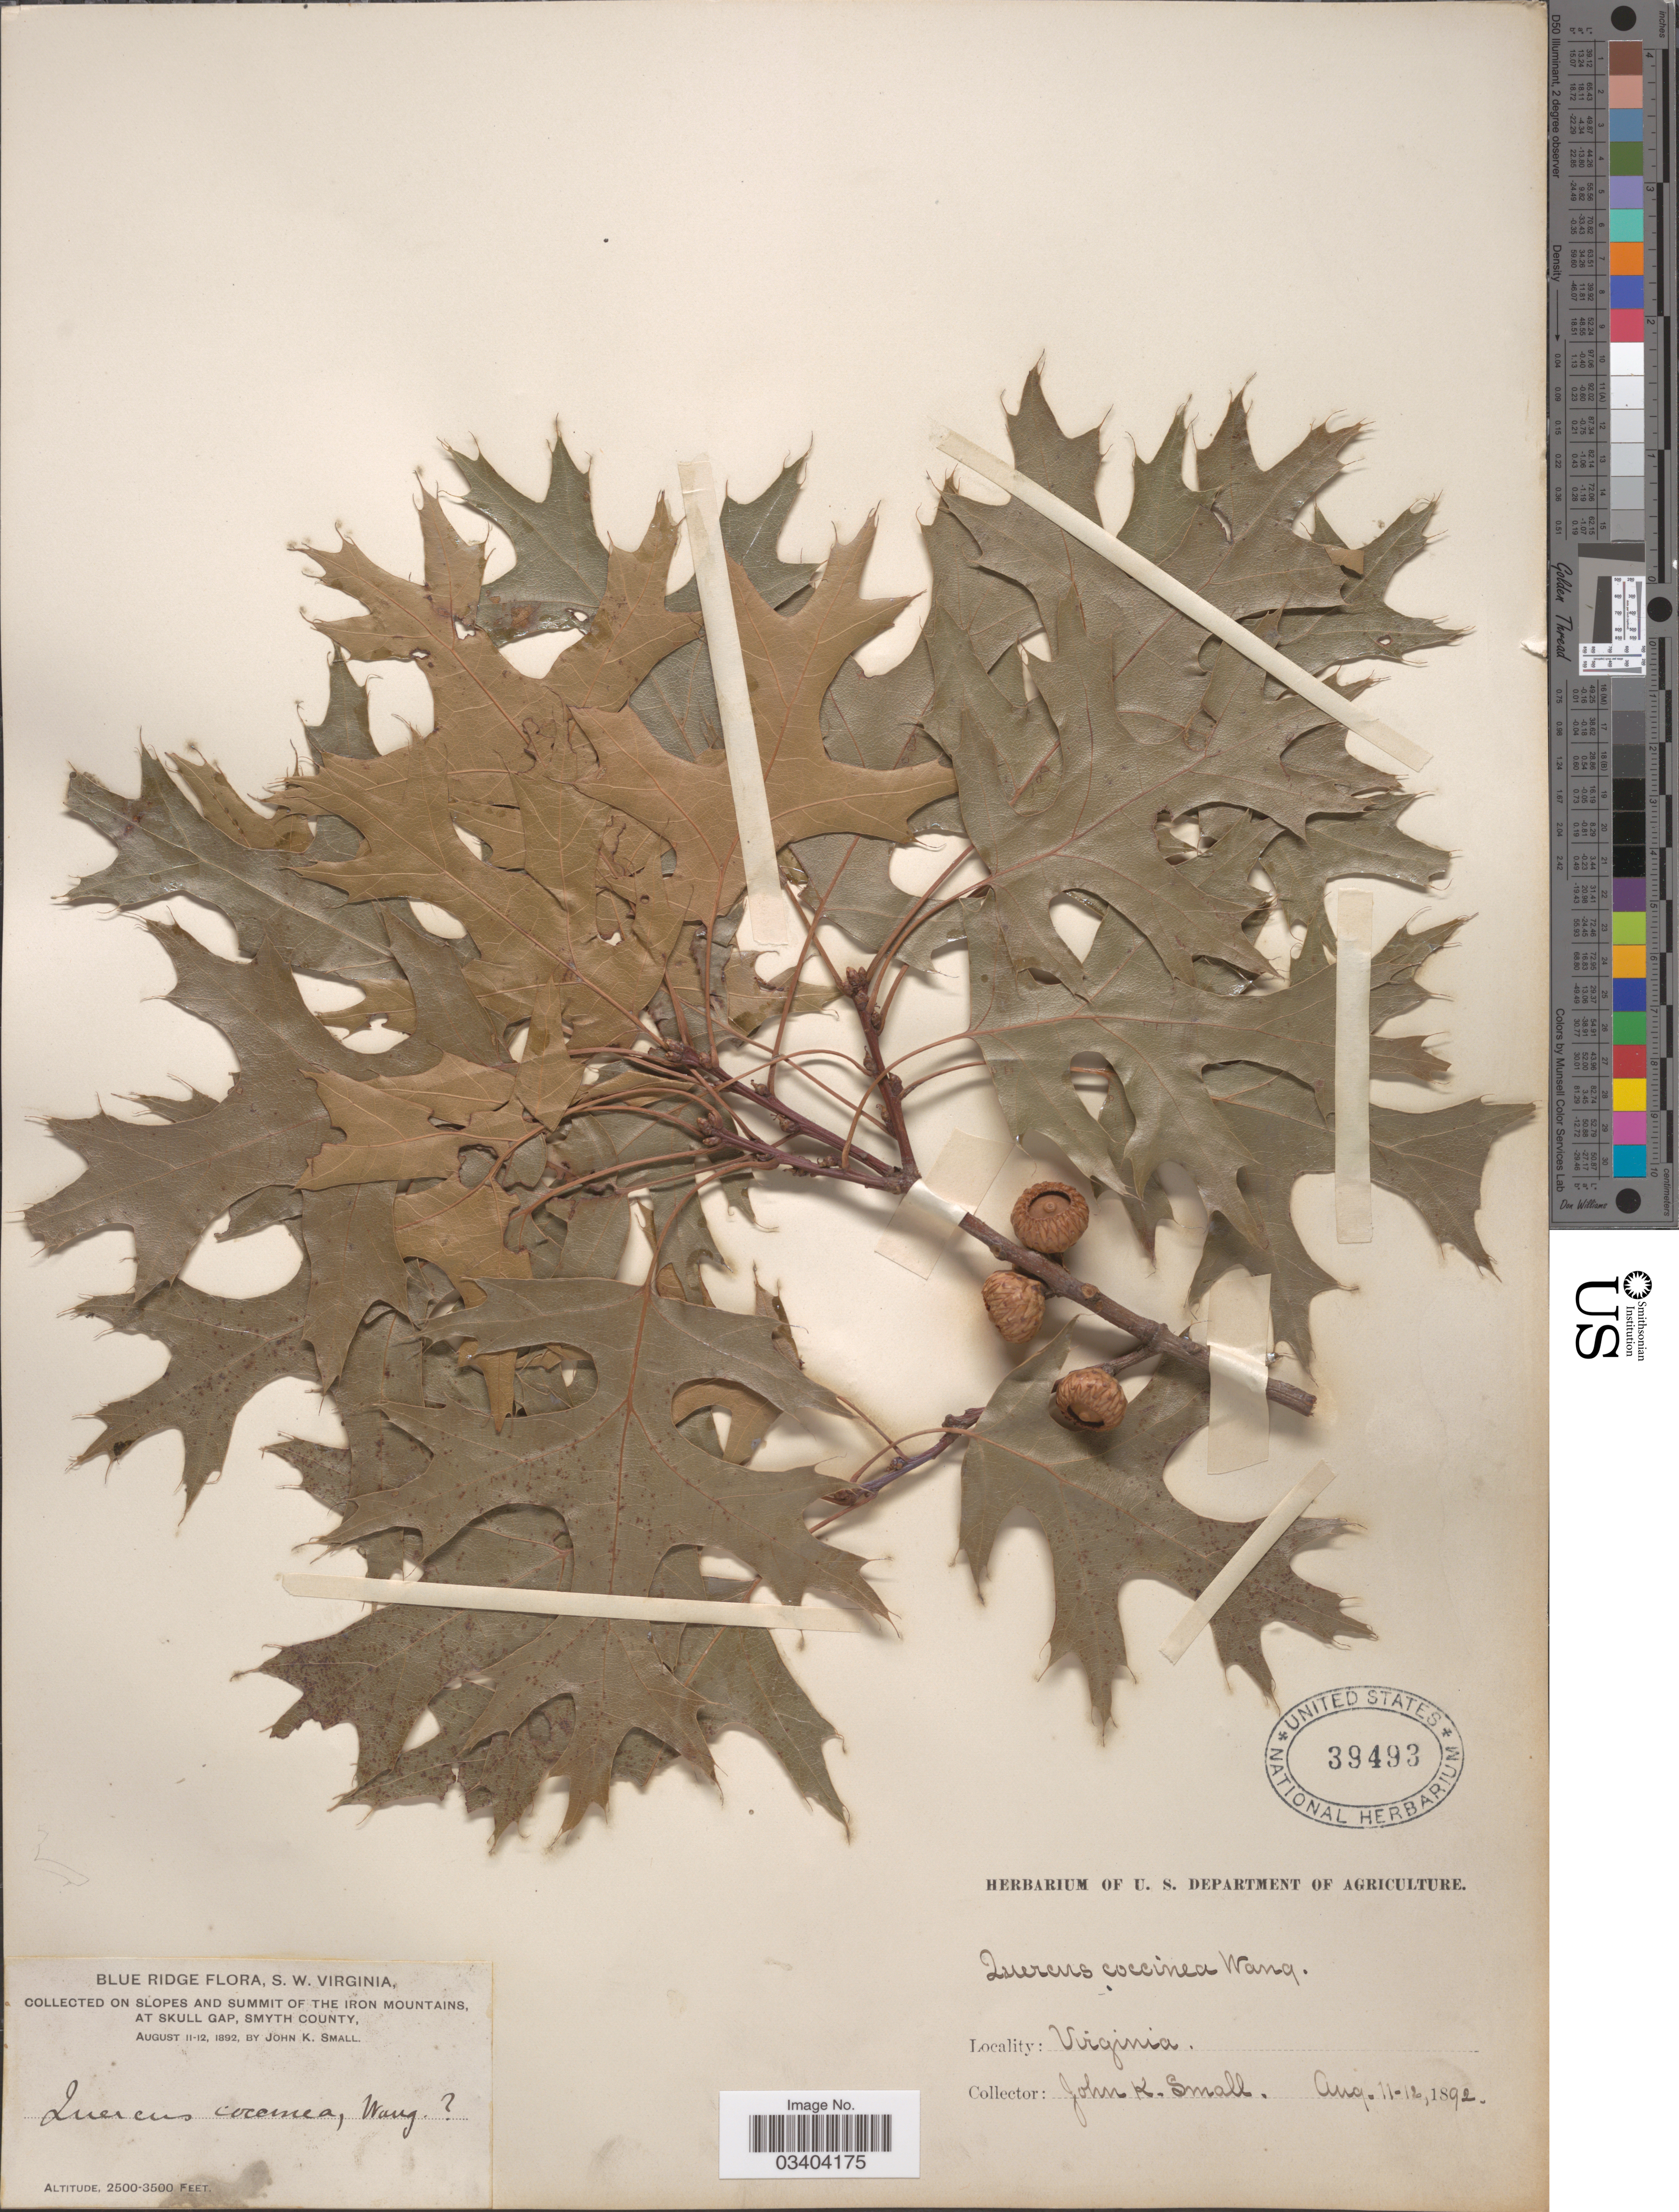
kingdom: Plantae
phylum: Tracheophyta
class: Magnoliopsida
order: Fagales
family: Fagaceae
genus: Quercus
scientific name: Quercus coccinea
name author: Münchh.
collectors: J. K. Small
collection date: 1892-08-11/1892-08-12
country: United States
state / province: Virginia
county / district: Smyth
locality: Blue Ridge, S.W. Virginia. On slopes and summit of the Iron Mountains, at Skull Gap Virginia.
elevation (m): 762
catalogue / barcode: US 39493